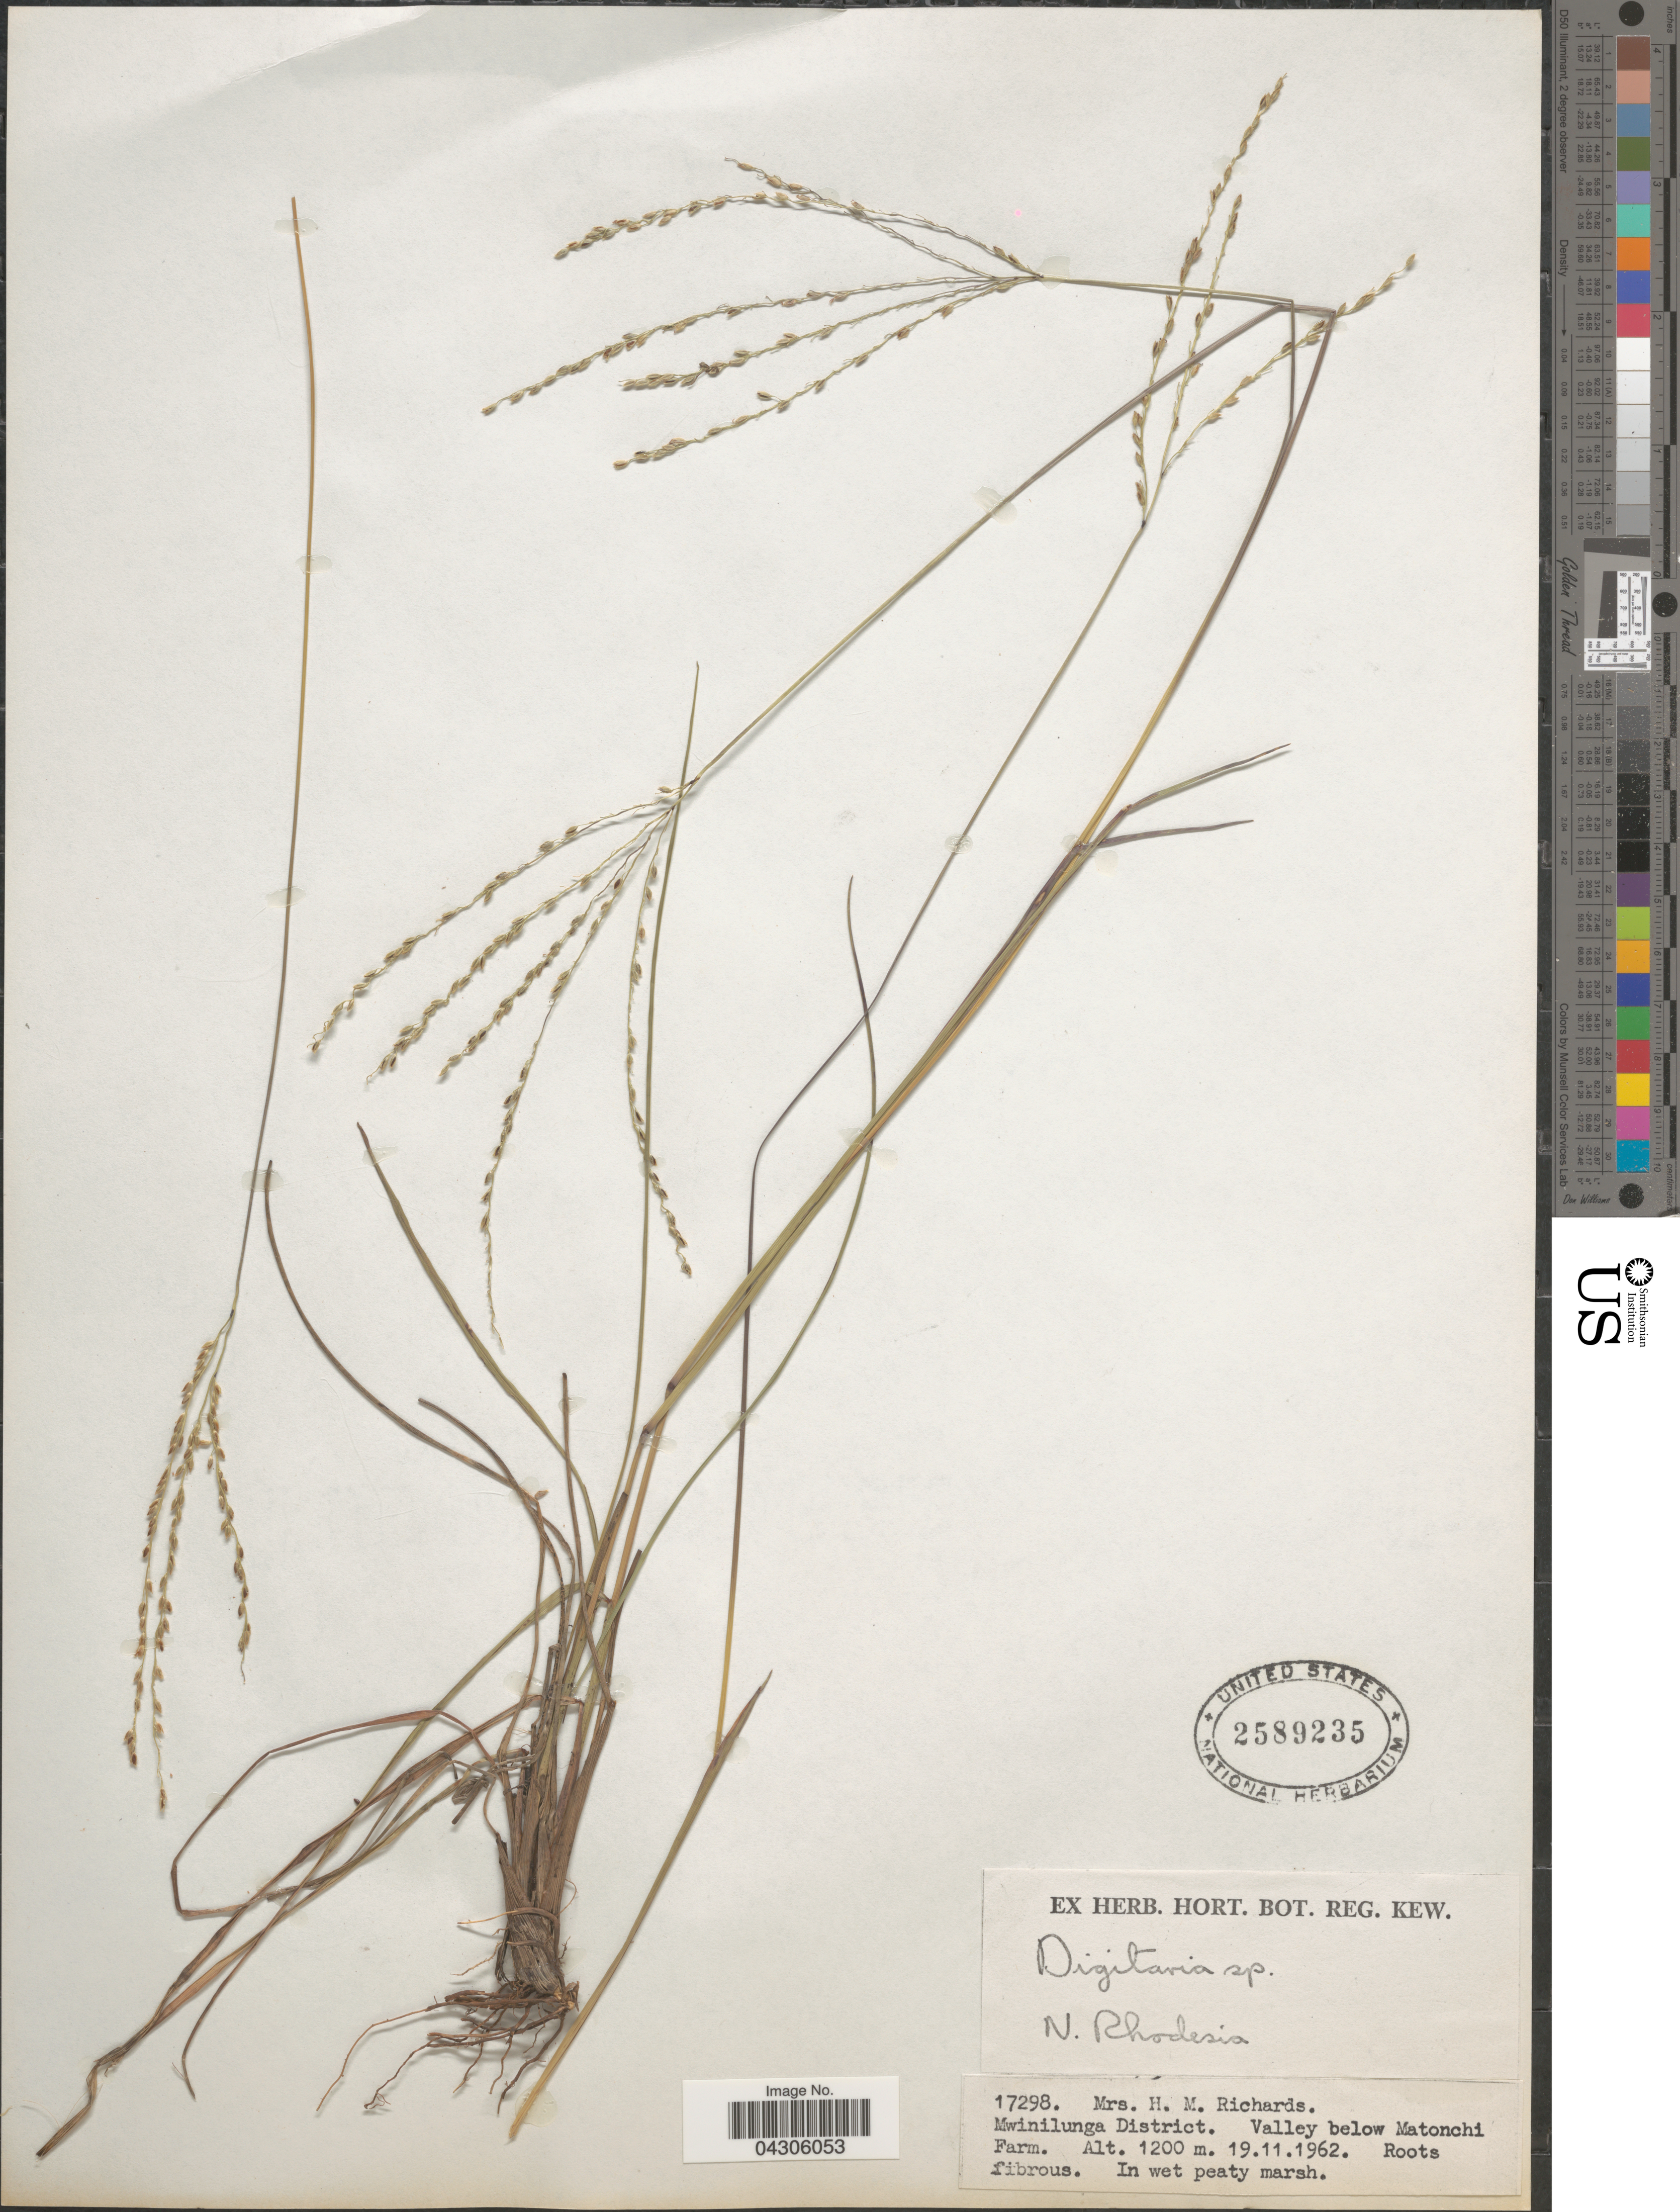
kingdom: Plantae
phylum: Tracheophyta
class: Liliopsida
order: Poales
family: Poaceae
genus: Digitaria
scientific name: Digitaria sp.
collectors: H. Richards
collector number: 17298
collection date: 1962-11-19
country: Zambia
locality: N. Rhodesia. Mwinilunga District. Valley below Matonchi Farm.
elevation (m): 1200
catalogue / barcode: US 2589235